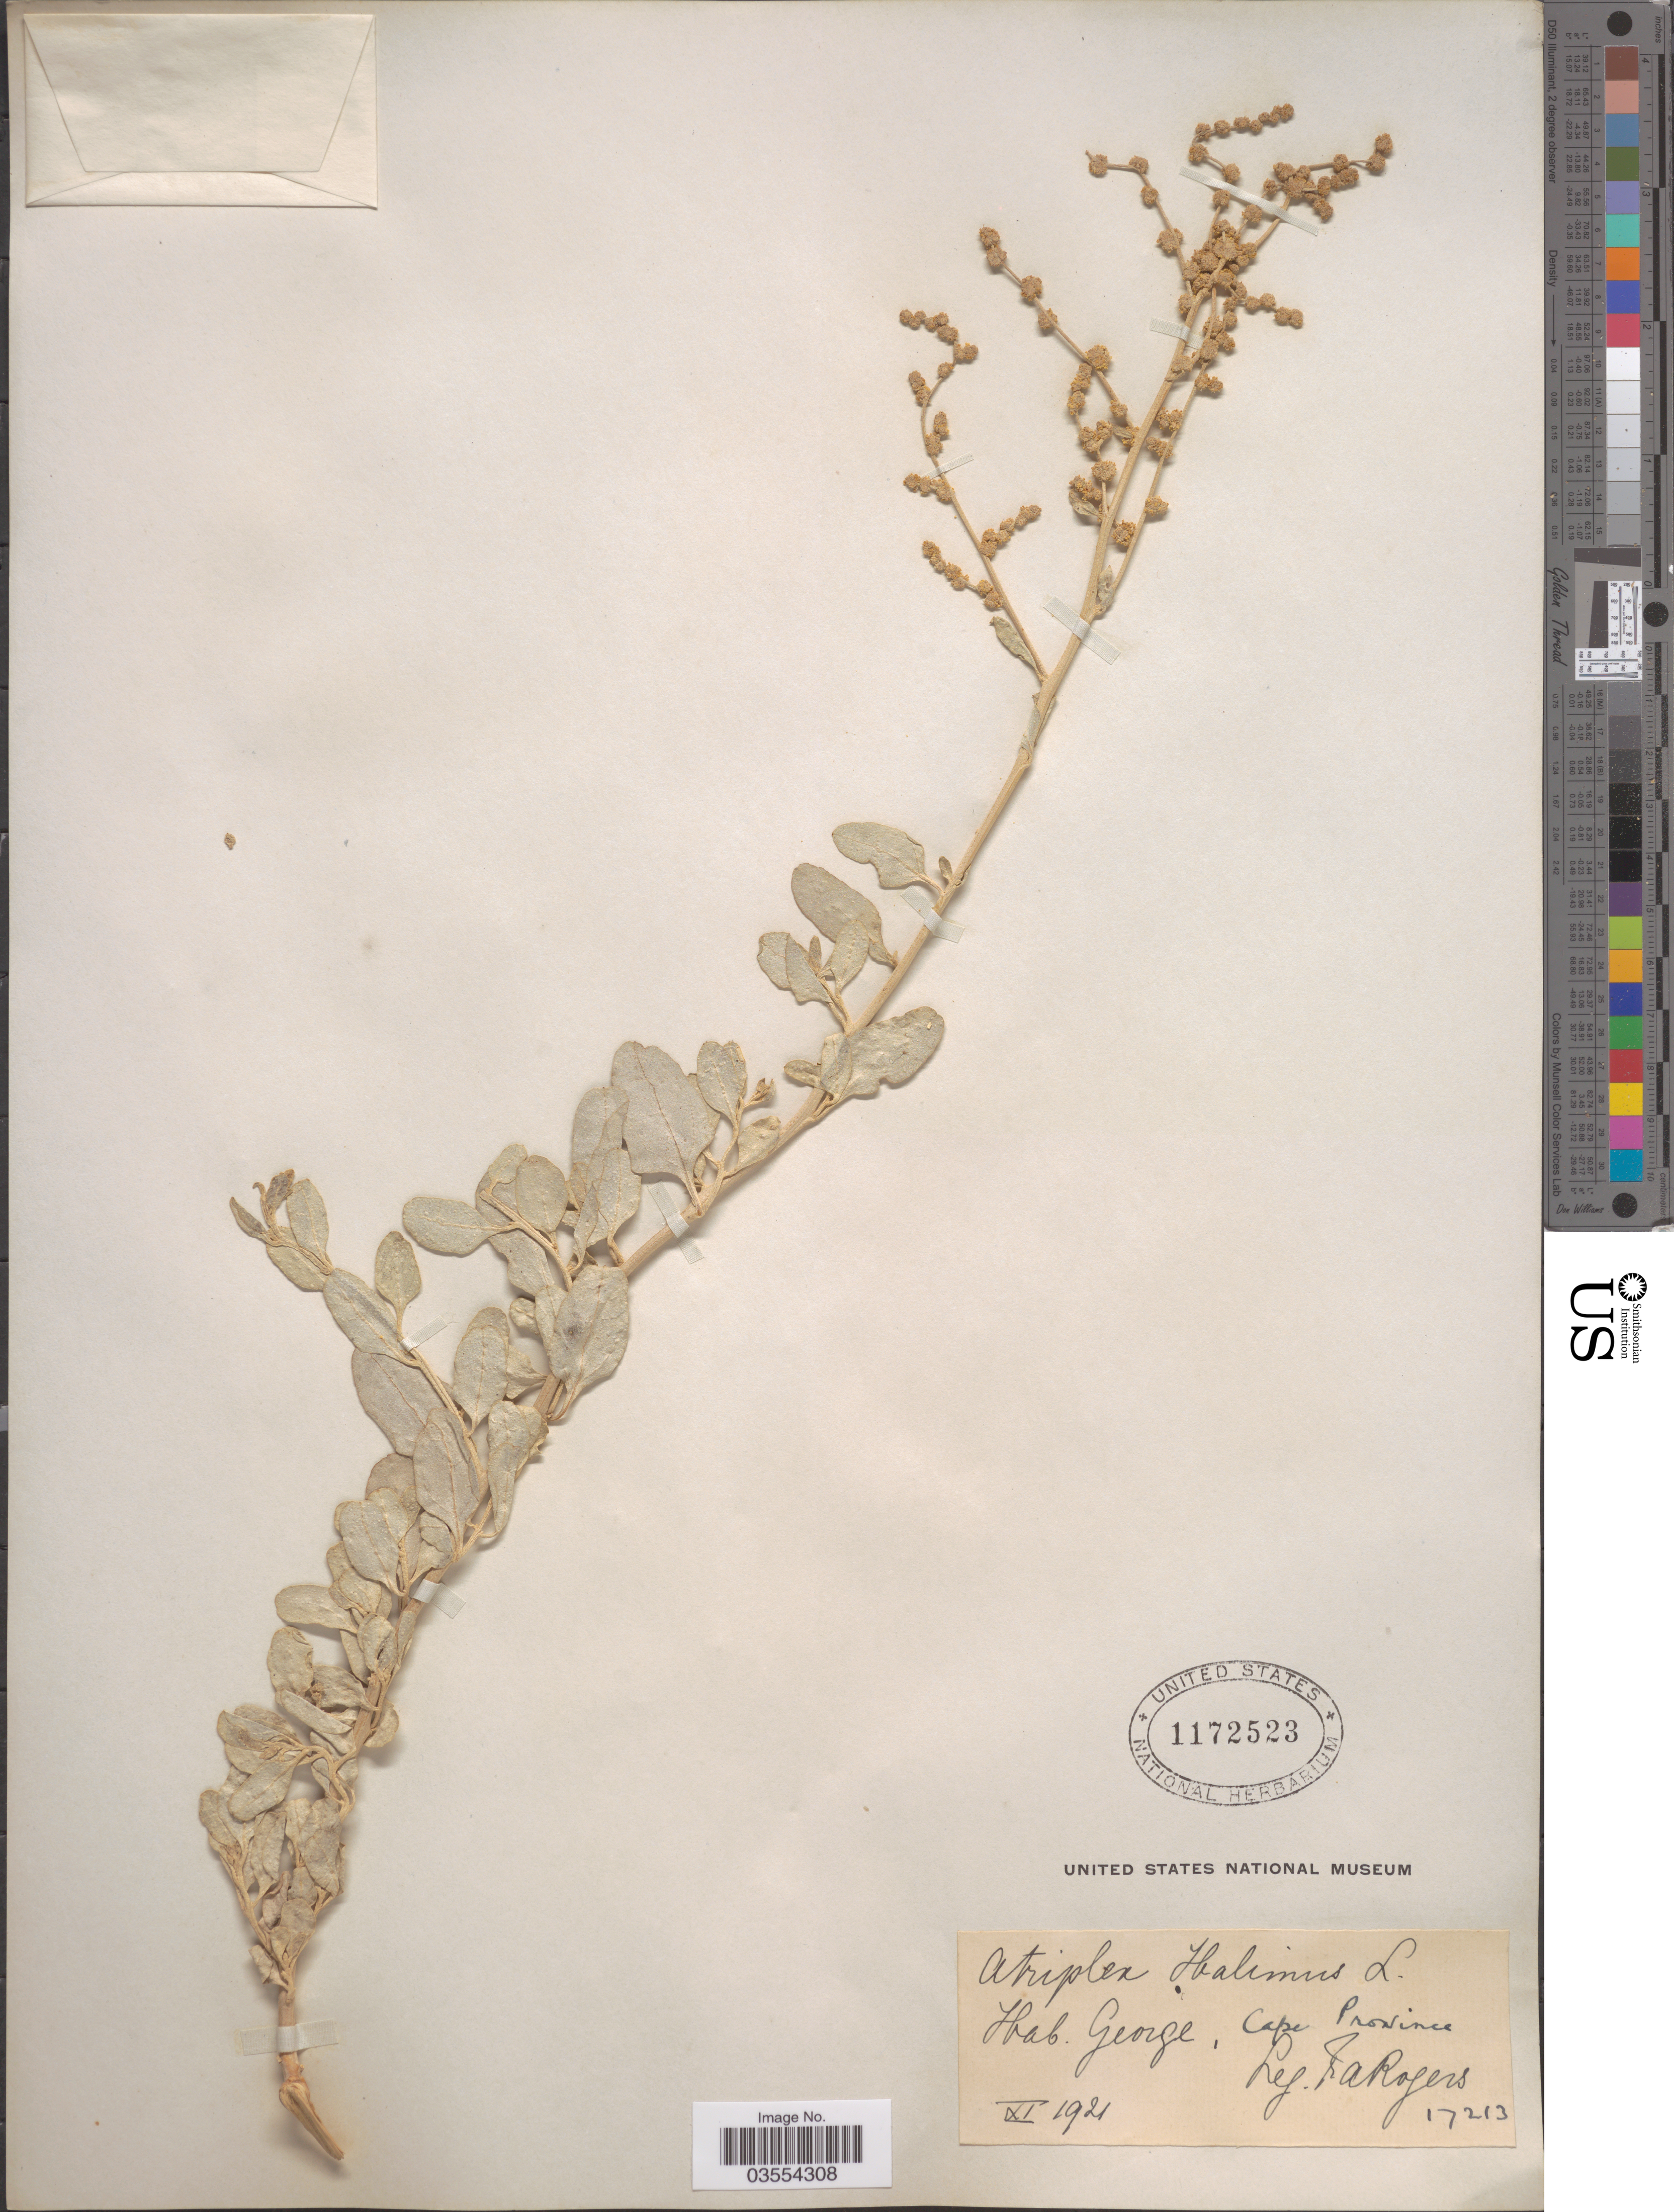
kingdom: Plantae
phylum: Tracheophyta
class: Magnoliopsida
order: Caryophyllales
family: Amaranthaceae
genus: Atriplex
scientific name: Atriplex halimus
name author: L.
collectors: F. A. Rogers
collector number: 17213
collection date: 1921-11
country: South Africa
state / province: Western Cape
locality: George.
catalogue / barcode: US 1172523